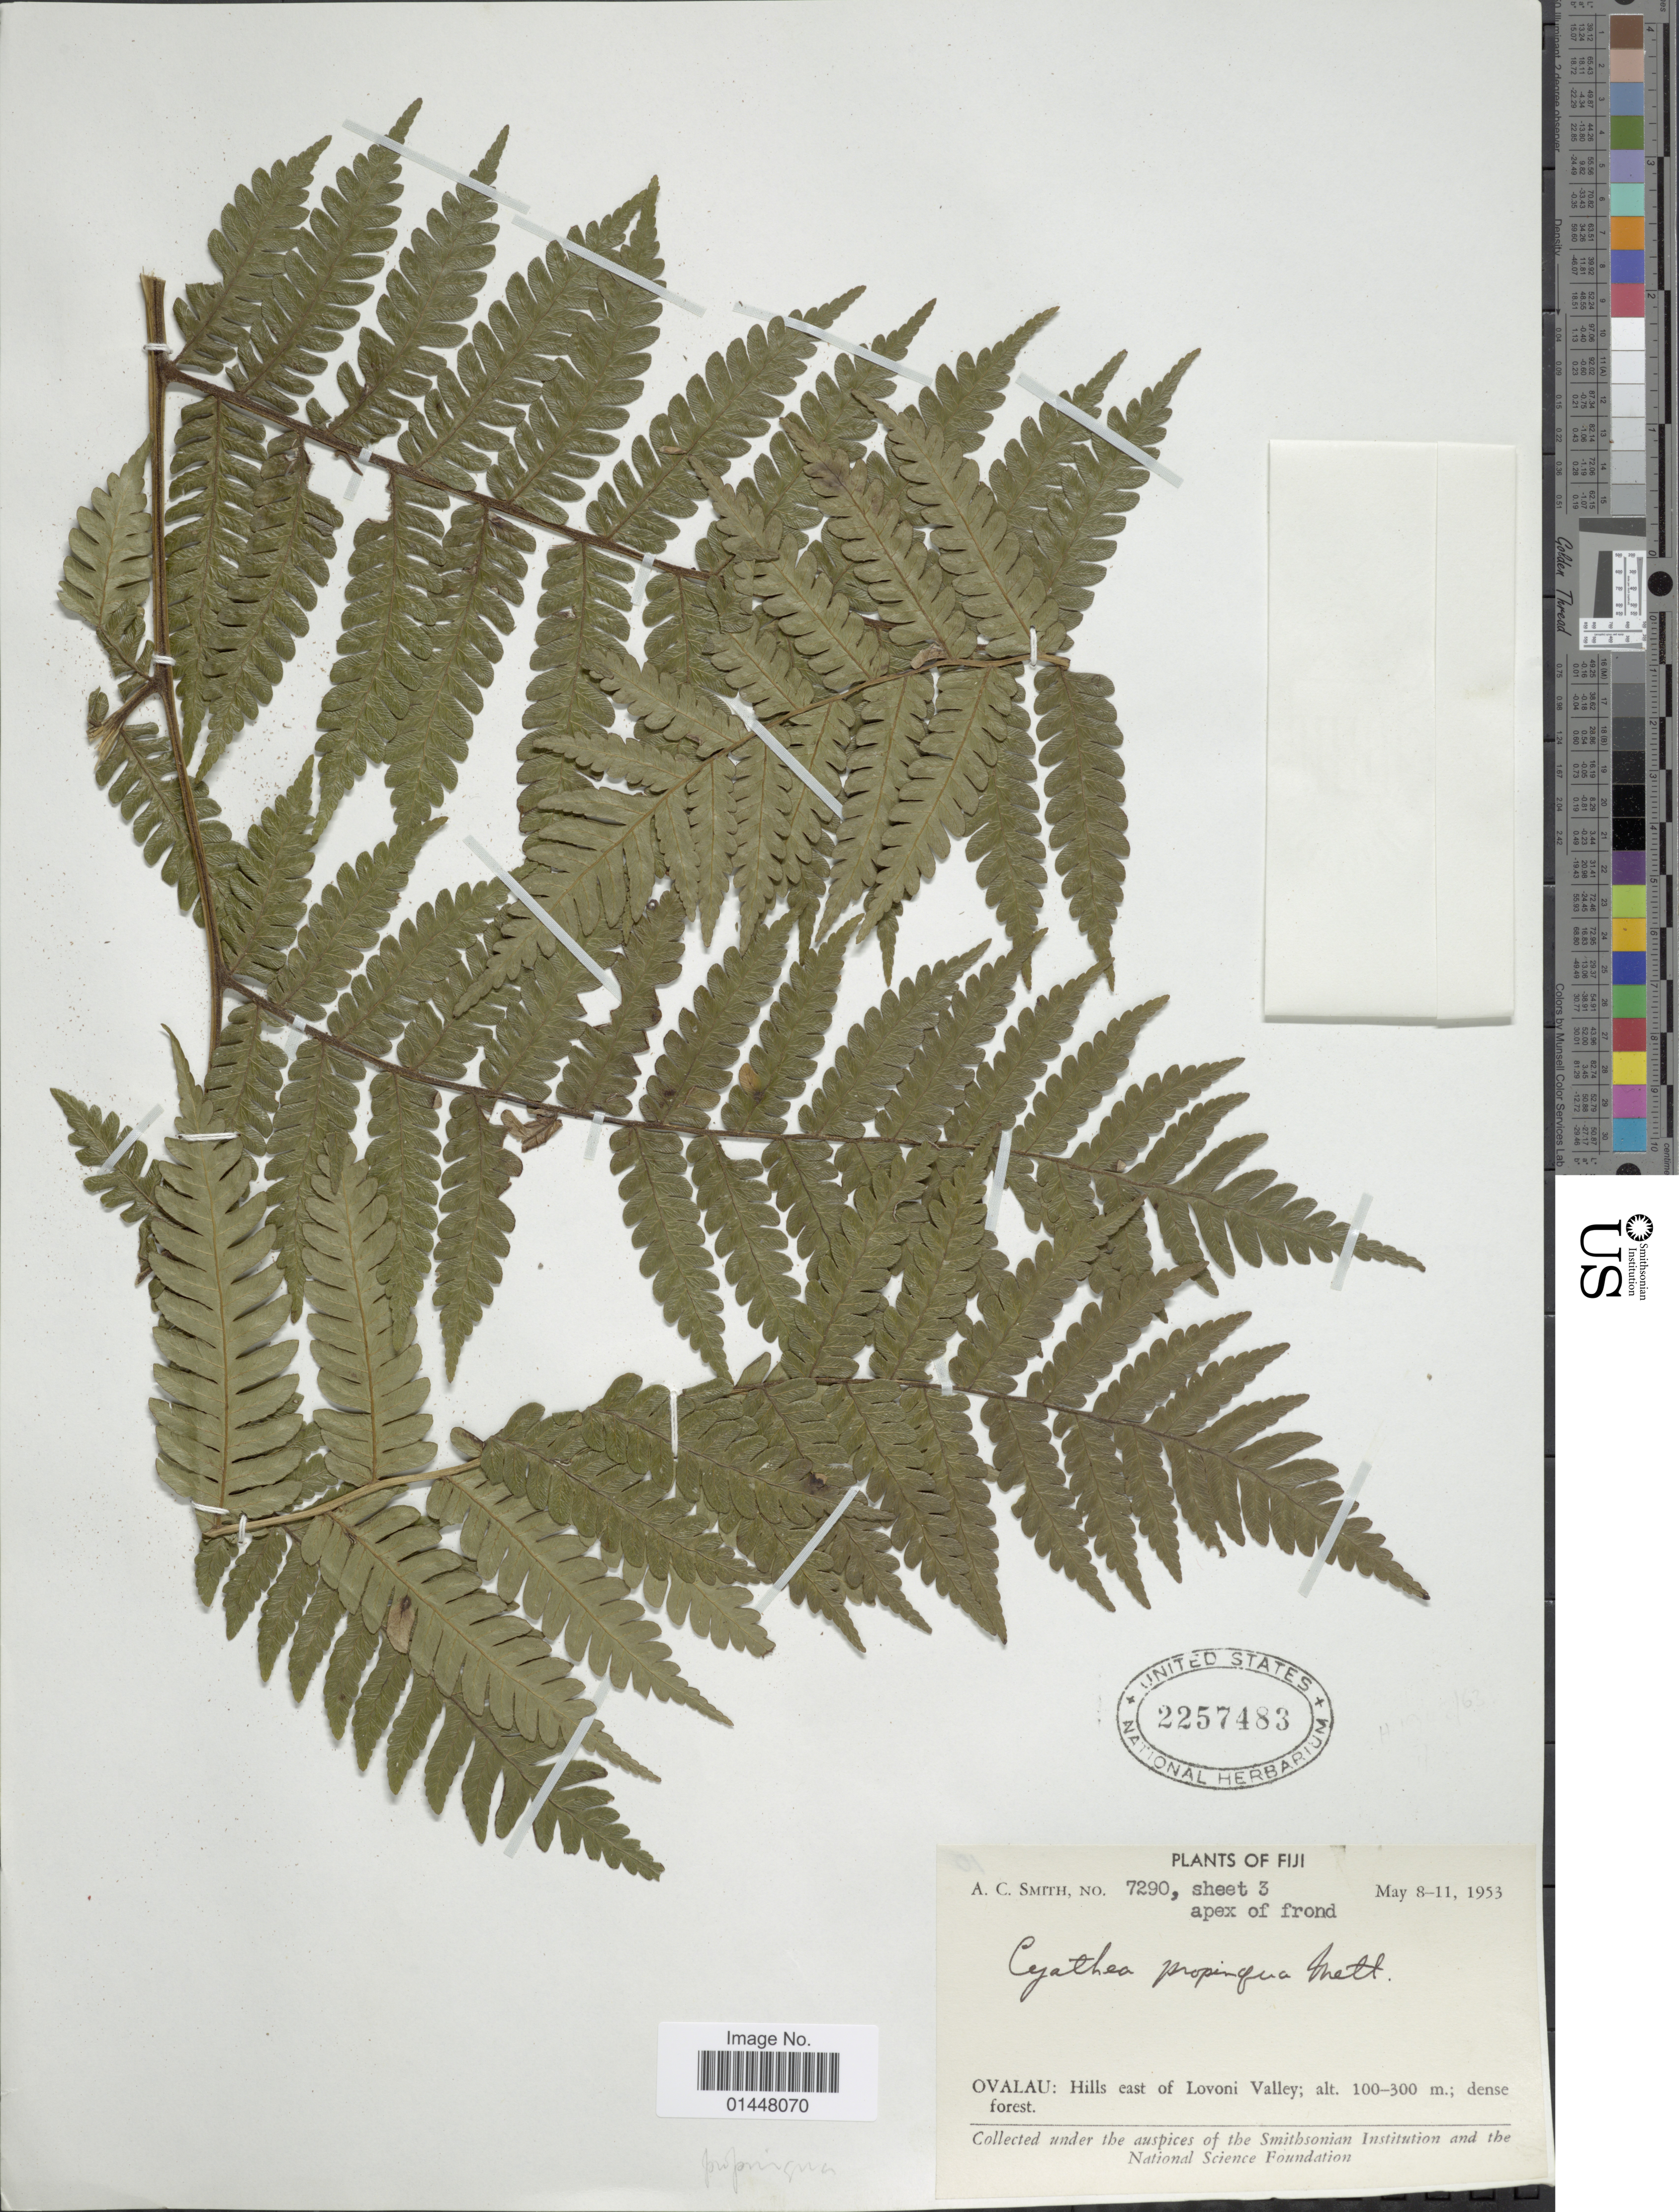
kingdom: Plantae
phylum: Tracheophyta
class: Polypodiopsida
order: Cyatheales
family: Cyatheaceae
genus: Sphaeropteris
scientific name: Sphaeropteris propinqua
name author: (Mett.) R.M. Tryon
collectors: A. C. Smith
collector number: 7290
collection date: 1953-05-08/1953-05-11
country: Fiji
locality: Fiji, Ovalau: Hills east of Lovoni Valley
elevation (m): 100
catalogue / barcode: US 2257483